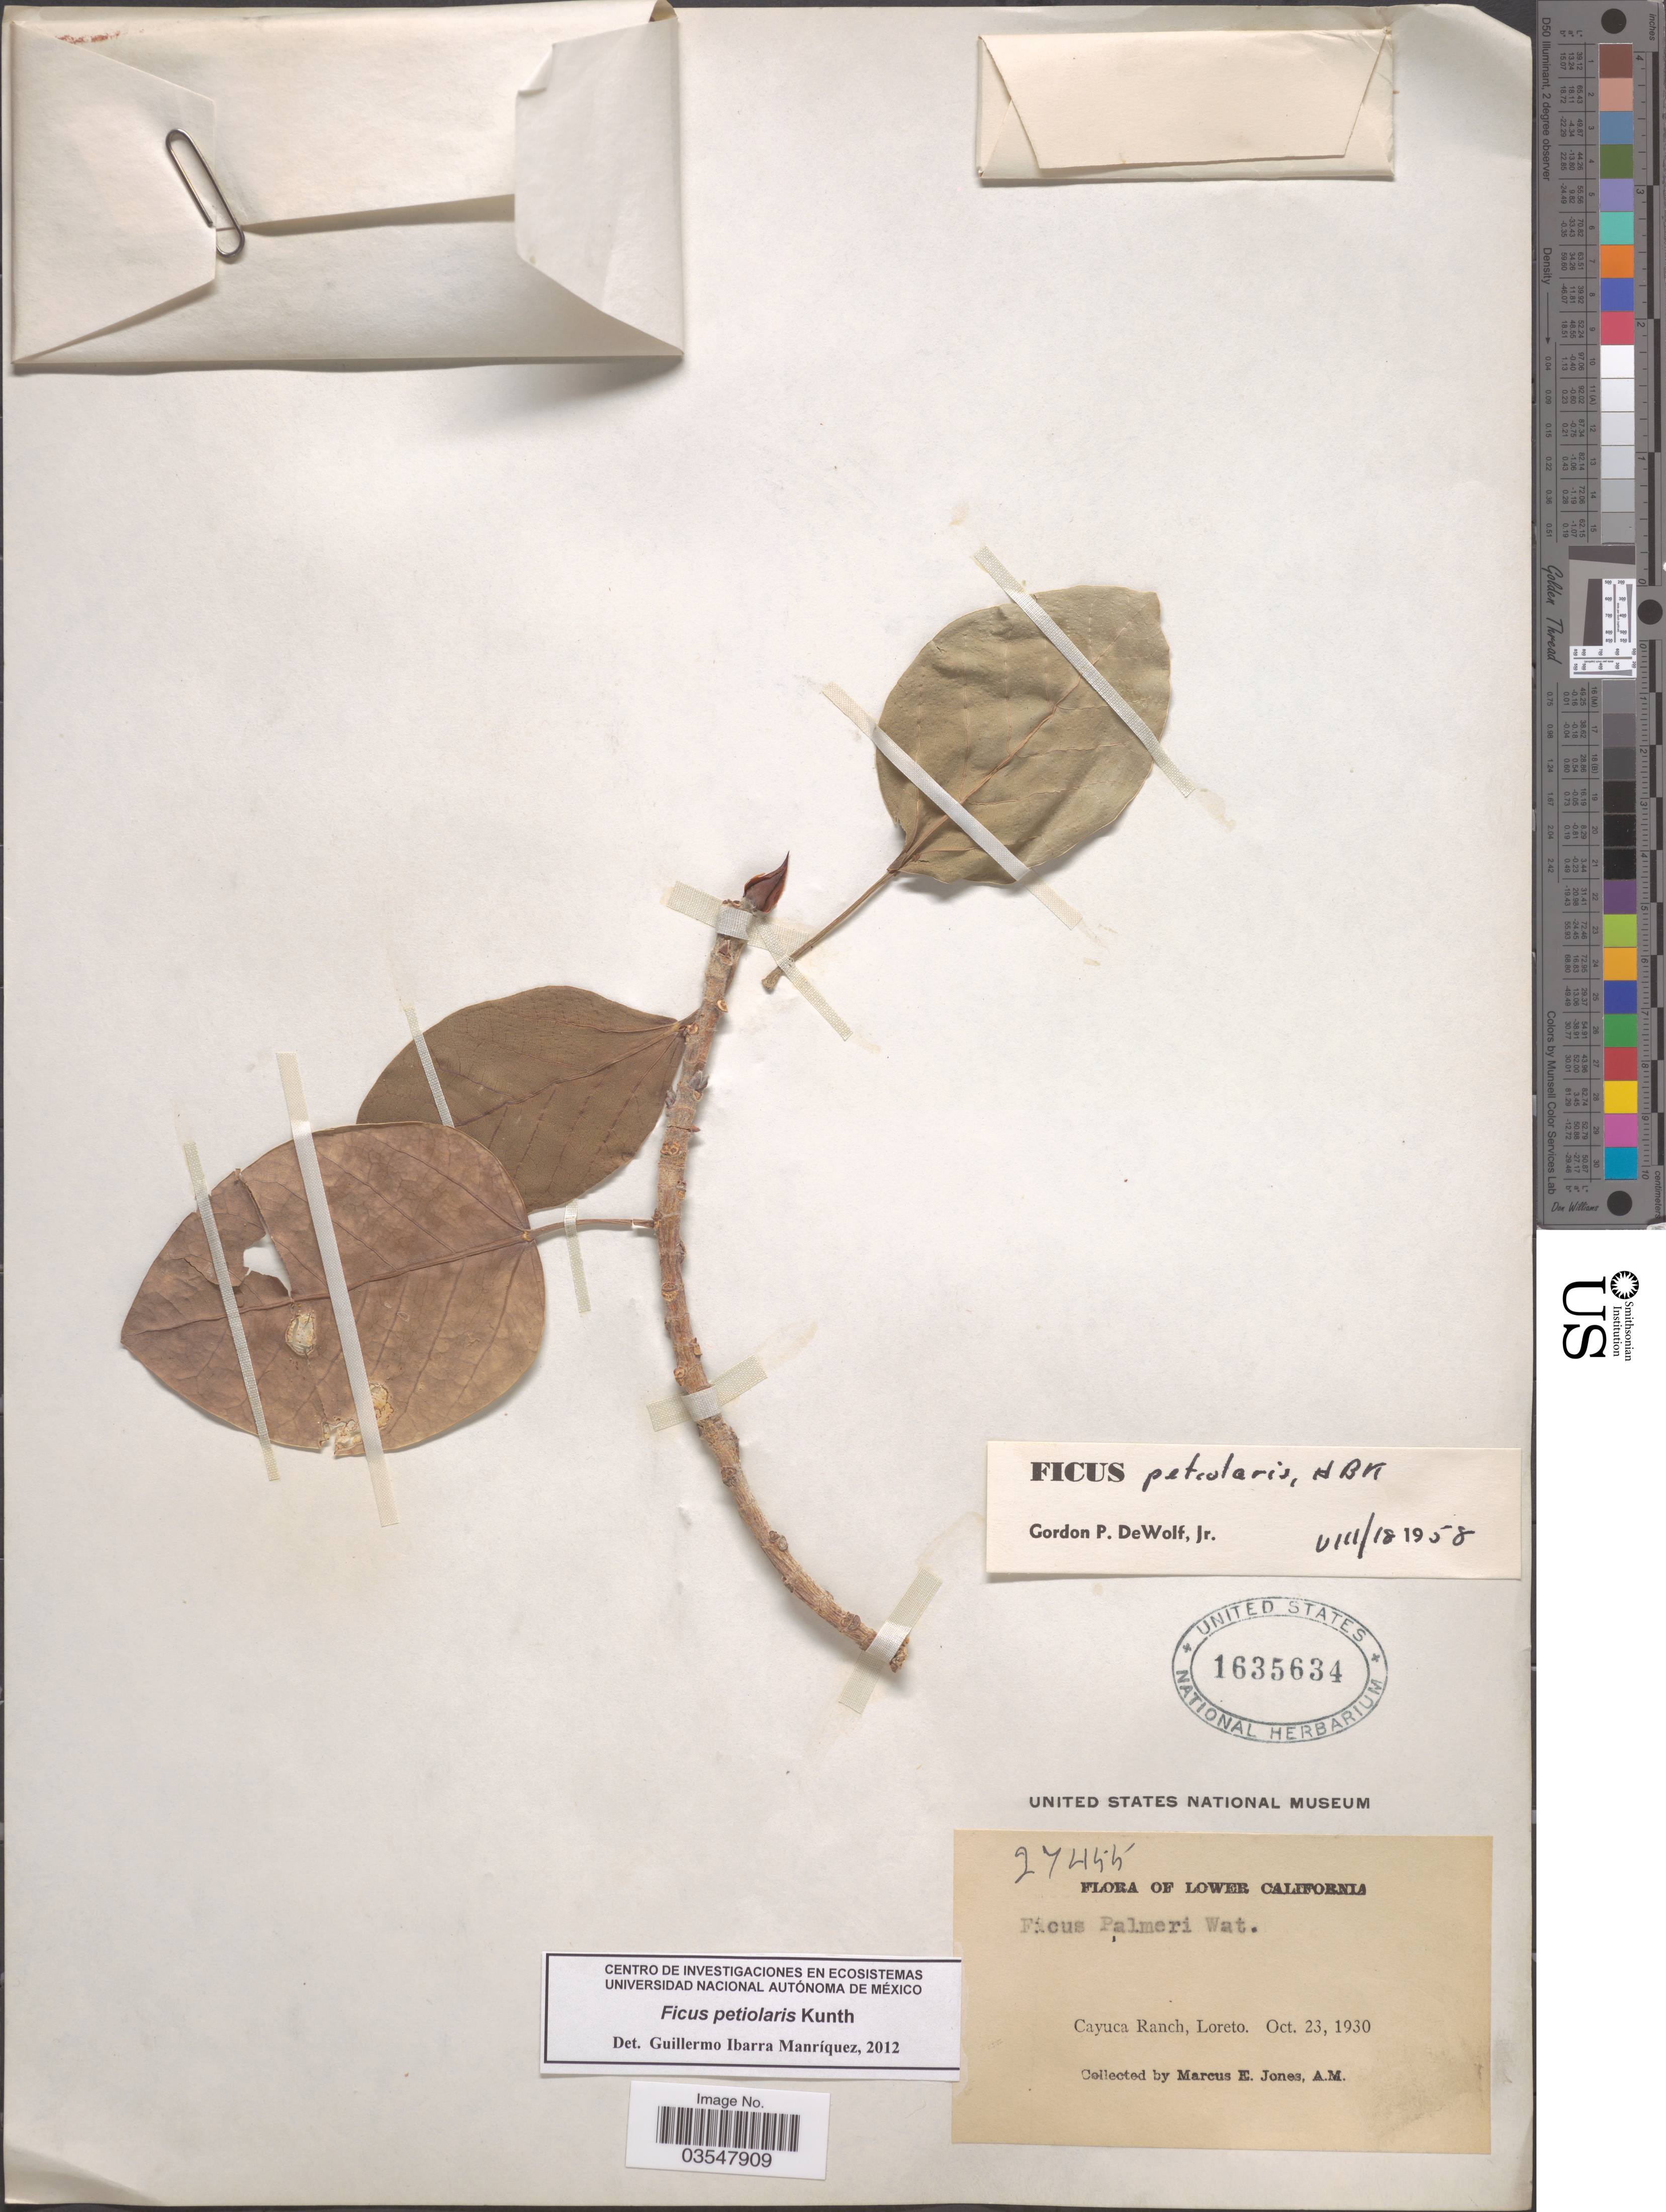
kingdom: Plantae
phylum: Tracheophyta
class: Magnoliopsida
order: Rosales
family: Moraceae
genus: Ficus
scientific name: Ficus petiolaris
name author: Kunth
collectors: M. E. Jones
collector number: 27455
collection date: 1930-10-23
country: Mexico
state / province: Baja California Norte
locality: Lower California. Cayuca Ranch, Loreto.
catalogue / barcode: US 1635634